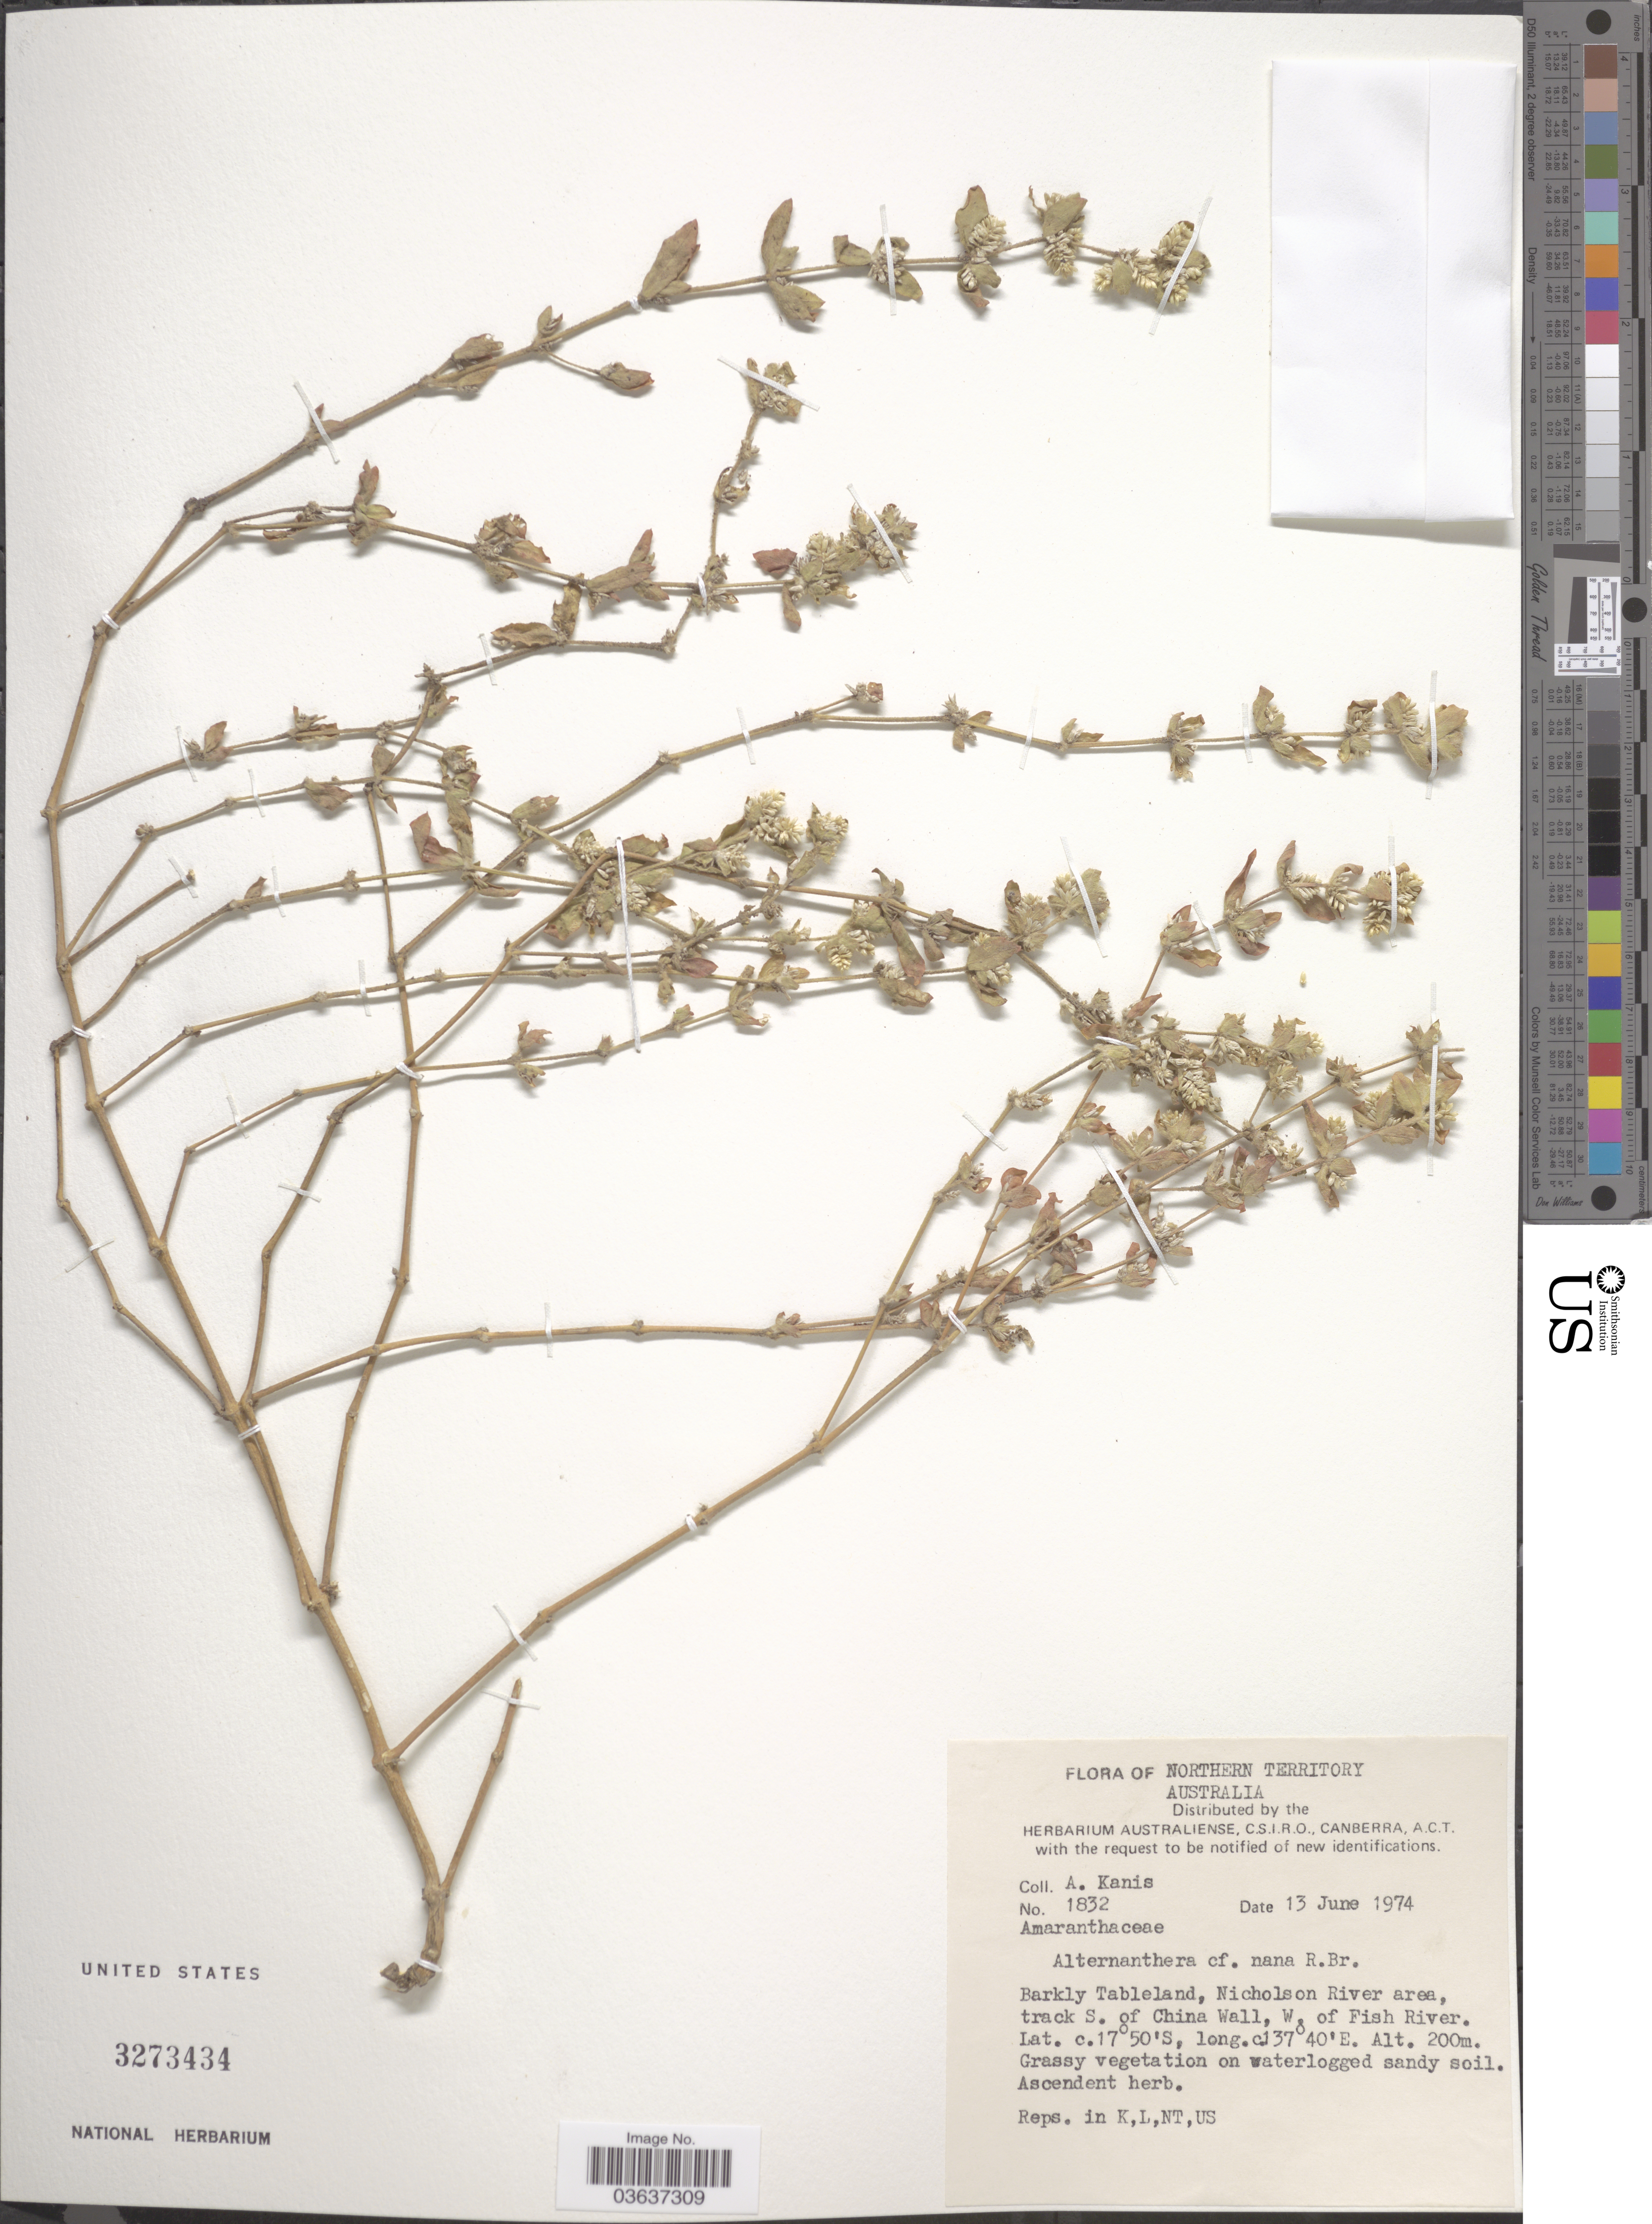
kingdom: Plantae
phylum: Tracheophyta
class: Magnoliopsida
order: Caryophyllales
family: Amaranthaceae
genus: Alternanthera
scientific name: Alternanthera nana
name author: R. Br.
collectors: A. Kanis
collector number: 1832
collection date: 1974-06-13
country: Australia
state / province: Northern Territory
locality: Barkly Tableland, Nicholson River area, track S. of China Wall, W. of Fish River.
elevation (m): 200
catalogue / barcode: US 3273434